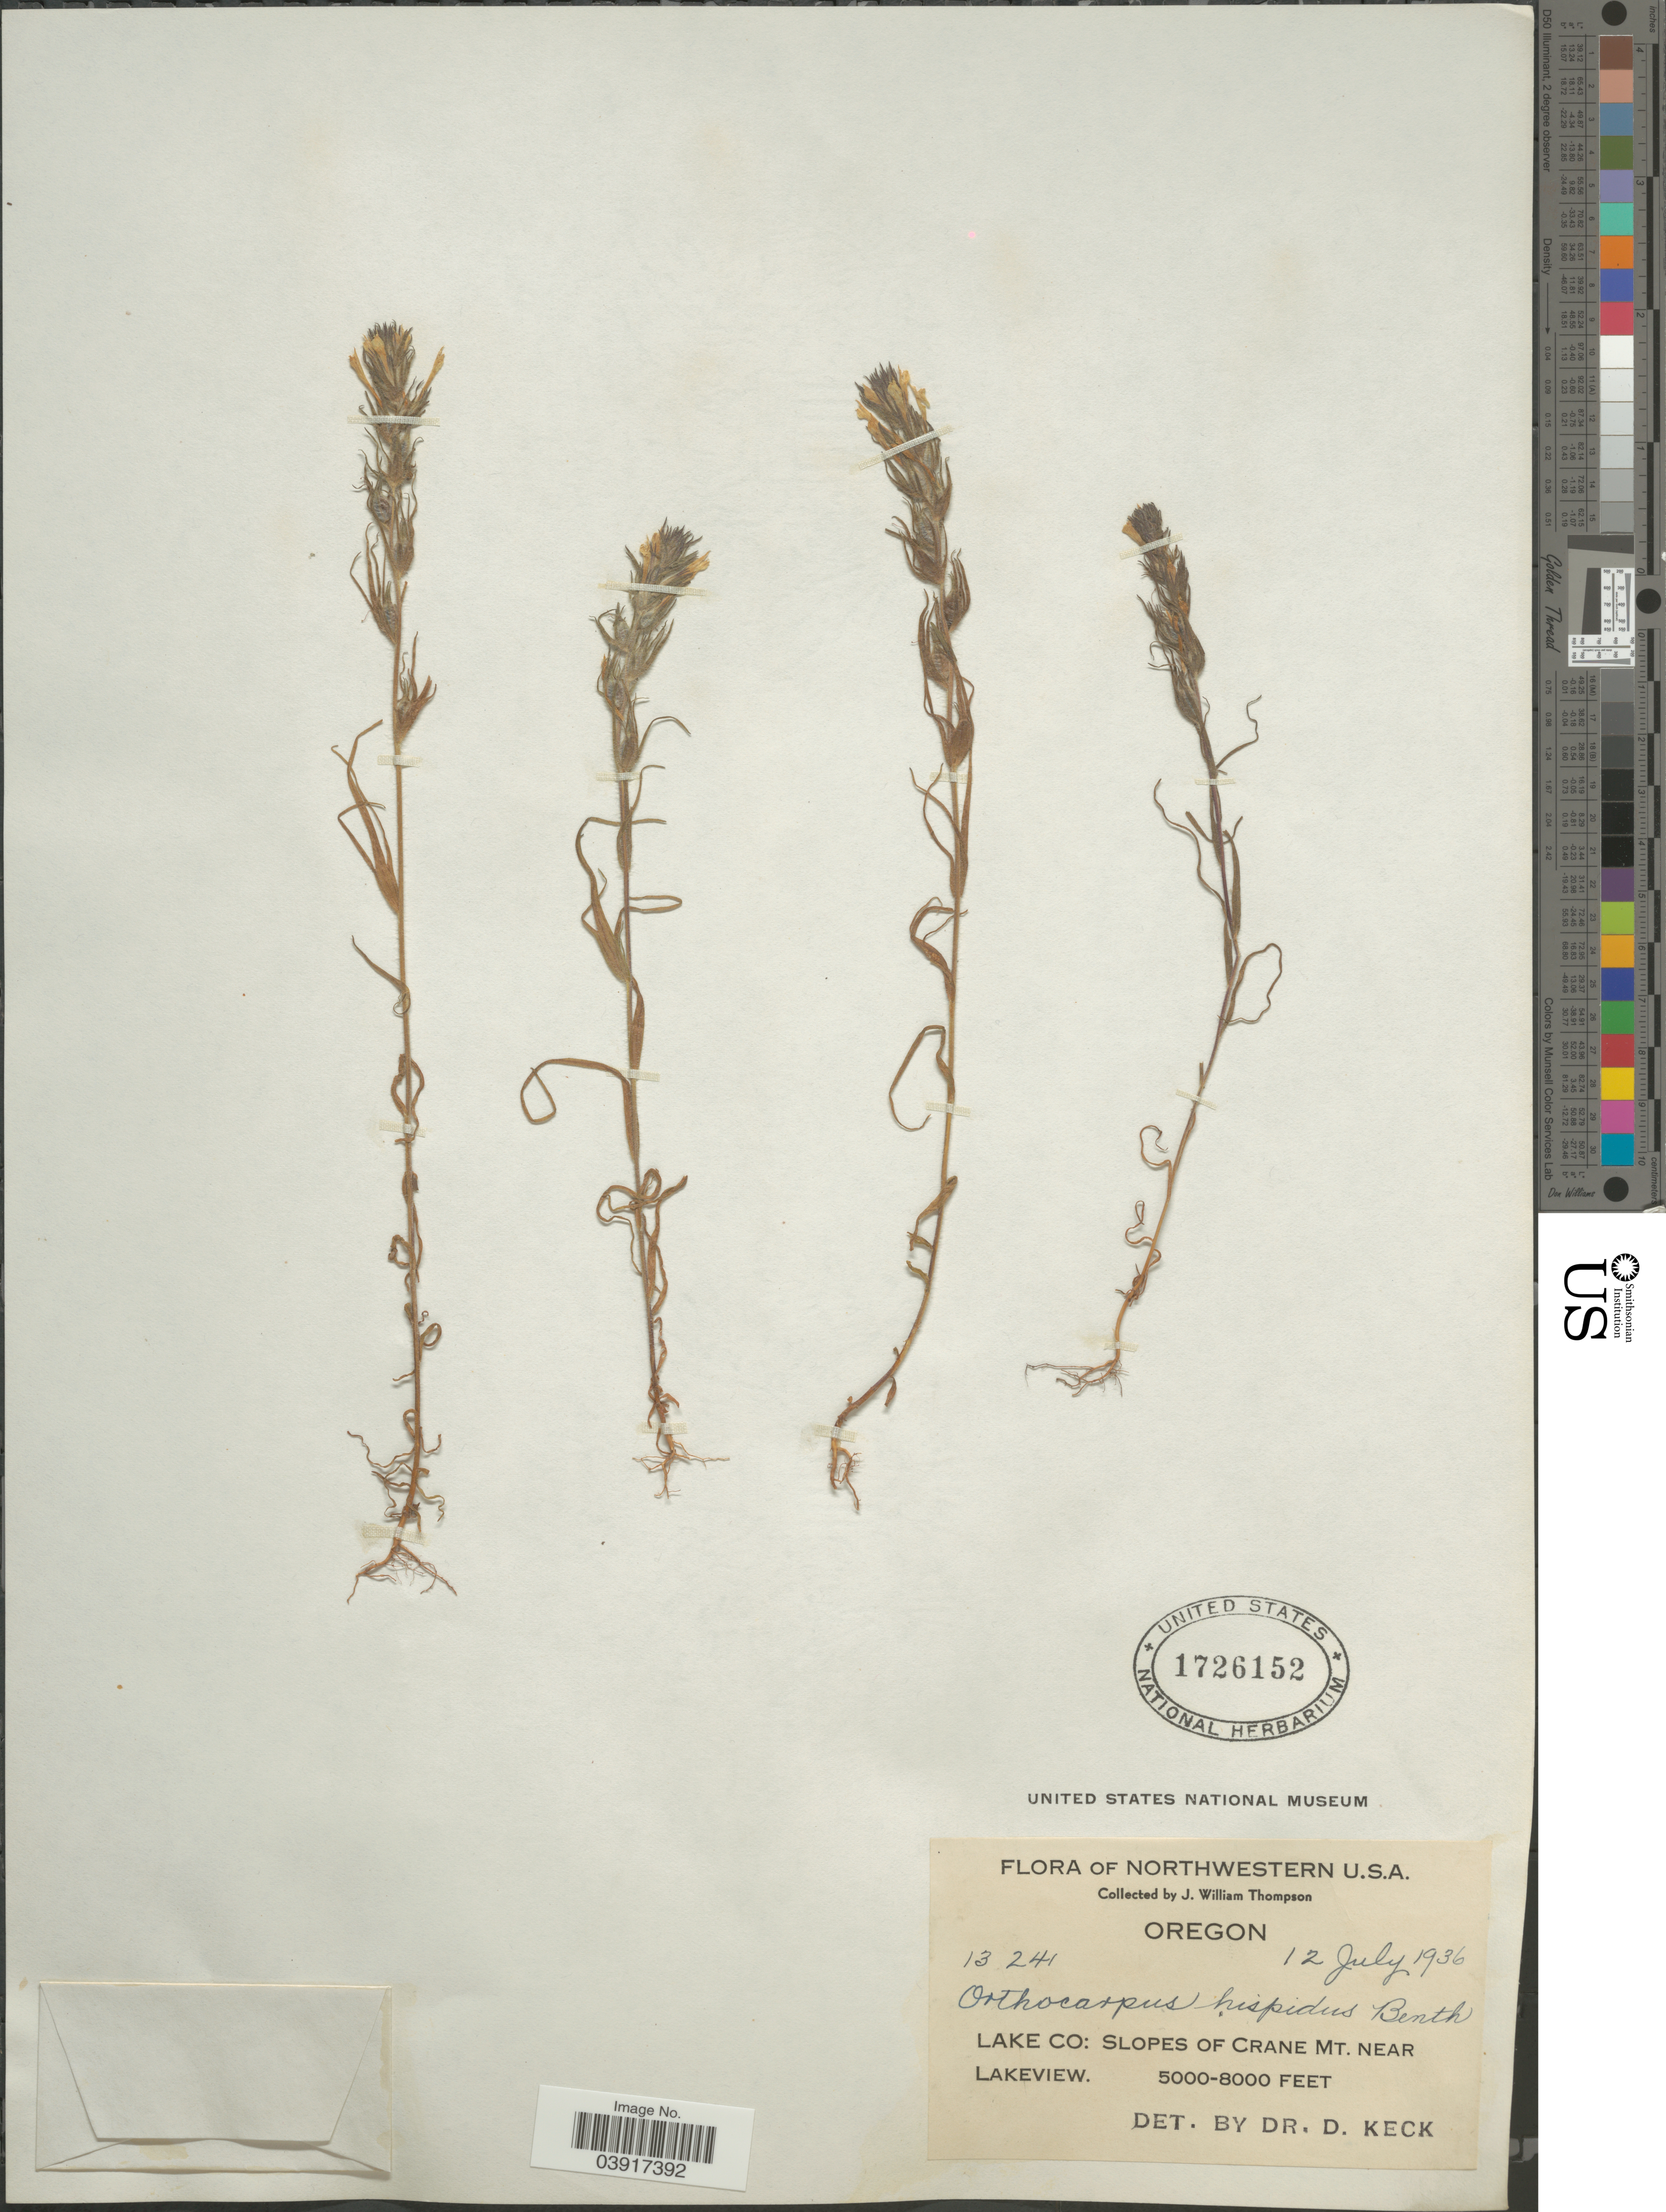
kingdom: Plantae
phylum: Tracheophyta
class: Magnoliopsida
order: Lamiales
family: Orobanchaceae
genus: Orthocarpus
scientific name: Orthocarpus hispidus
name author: Benth.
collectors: J. W. Thompson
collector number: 13241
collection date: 1936-07-12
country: United States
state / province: Oregon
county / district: Lake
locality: Lake Co: Slopes of Crane Mt. near Lakeview.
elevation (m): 1524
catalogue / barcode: US 1726152